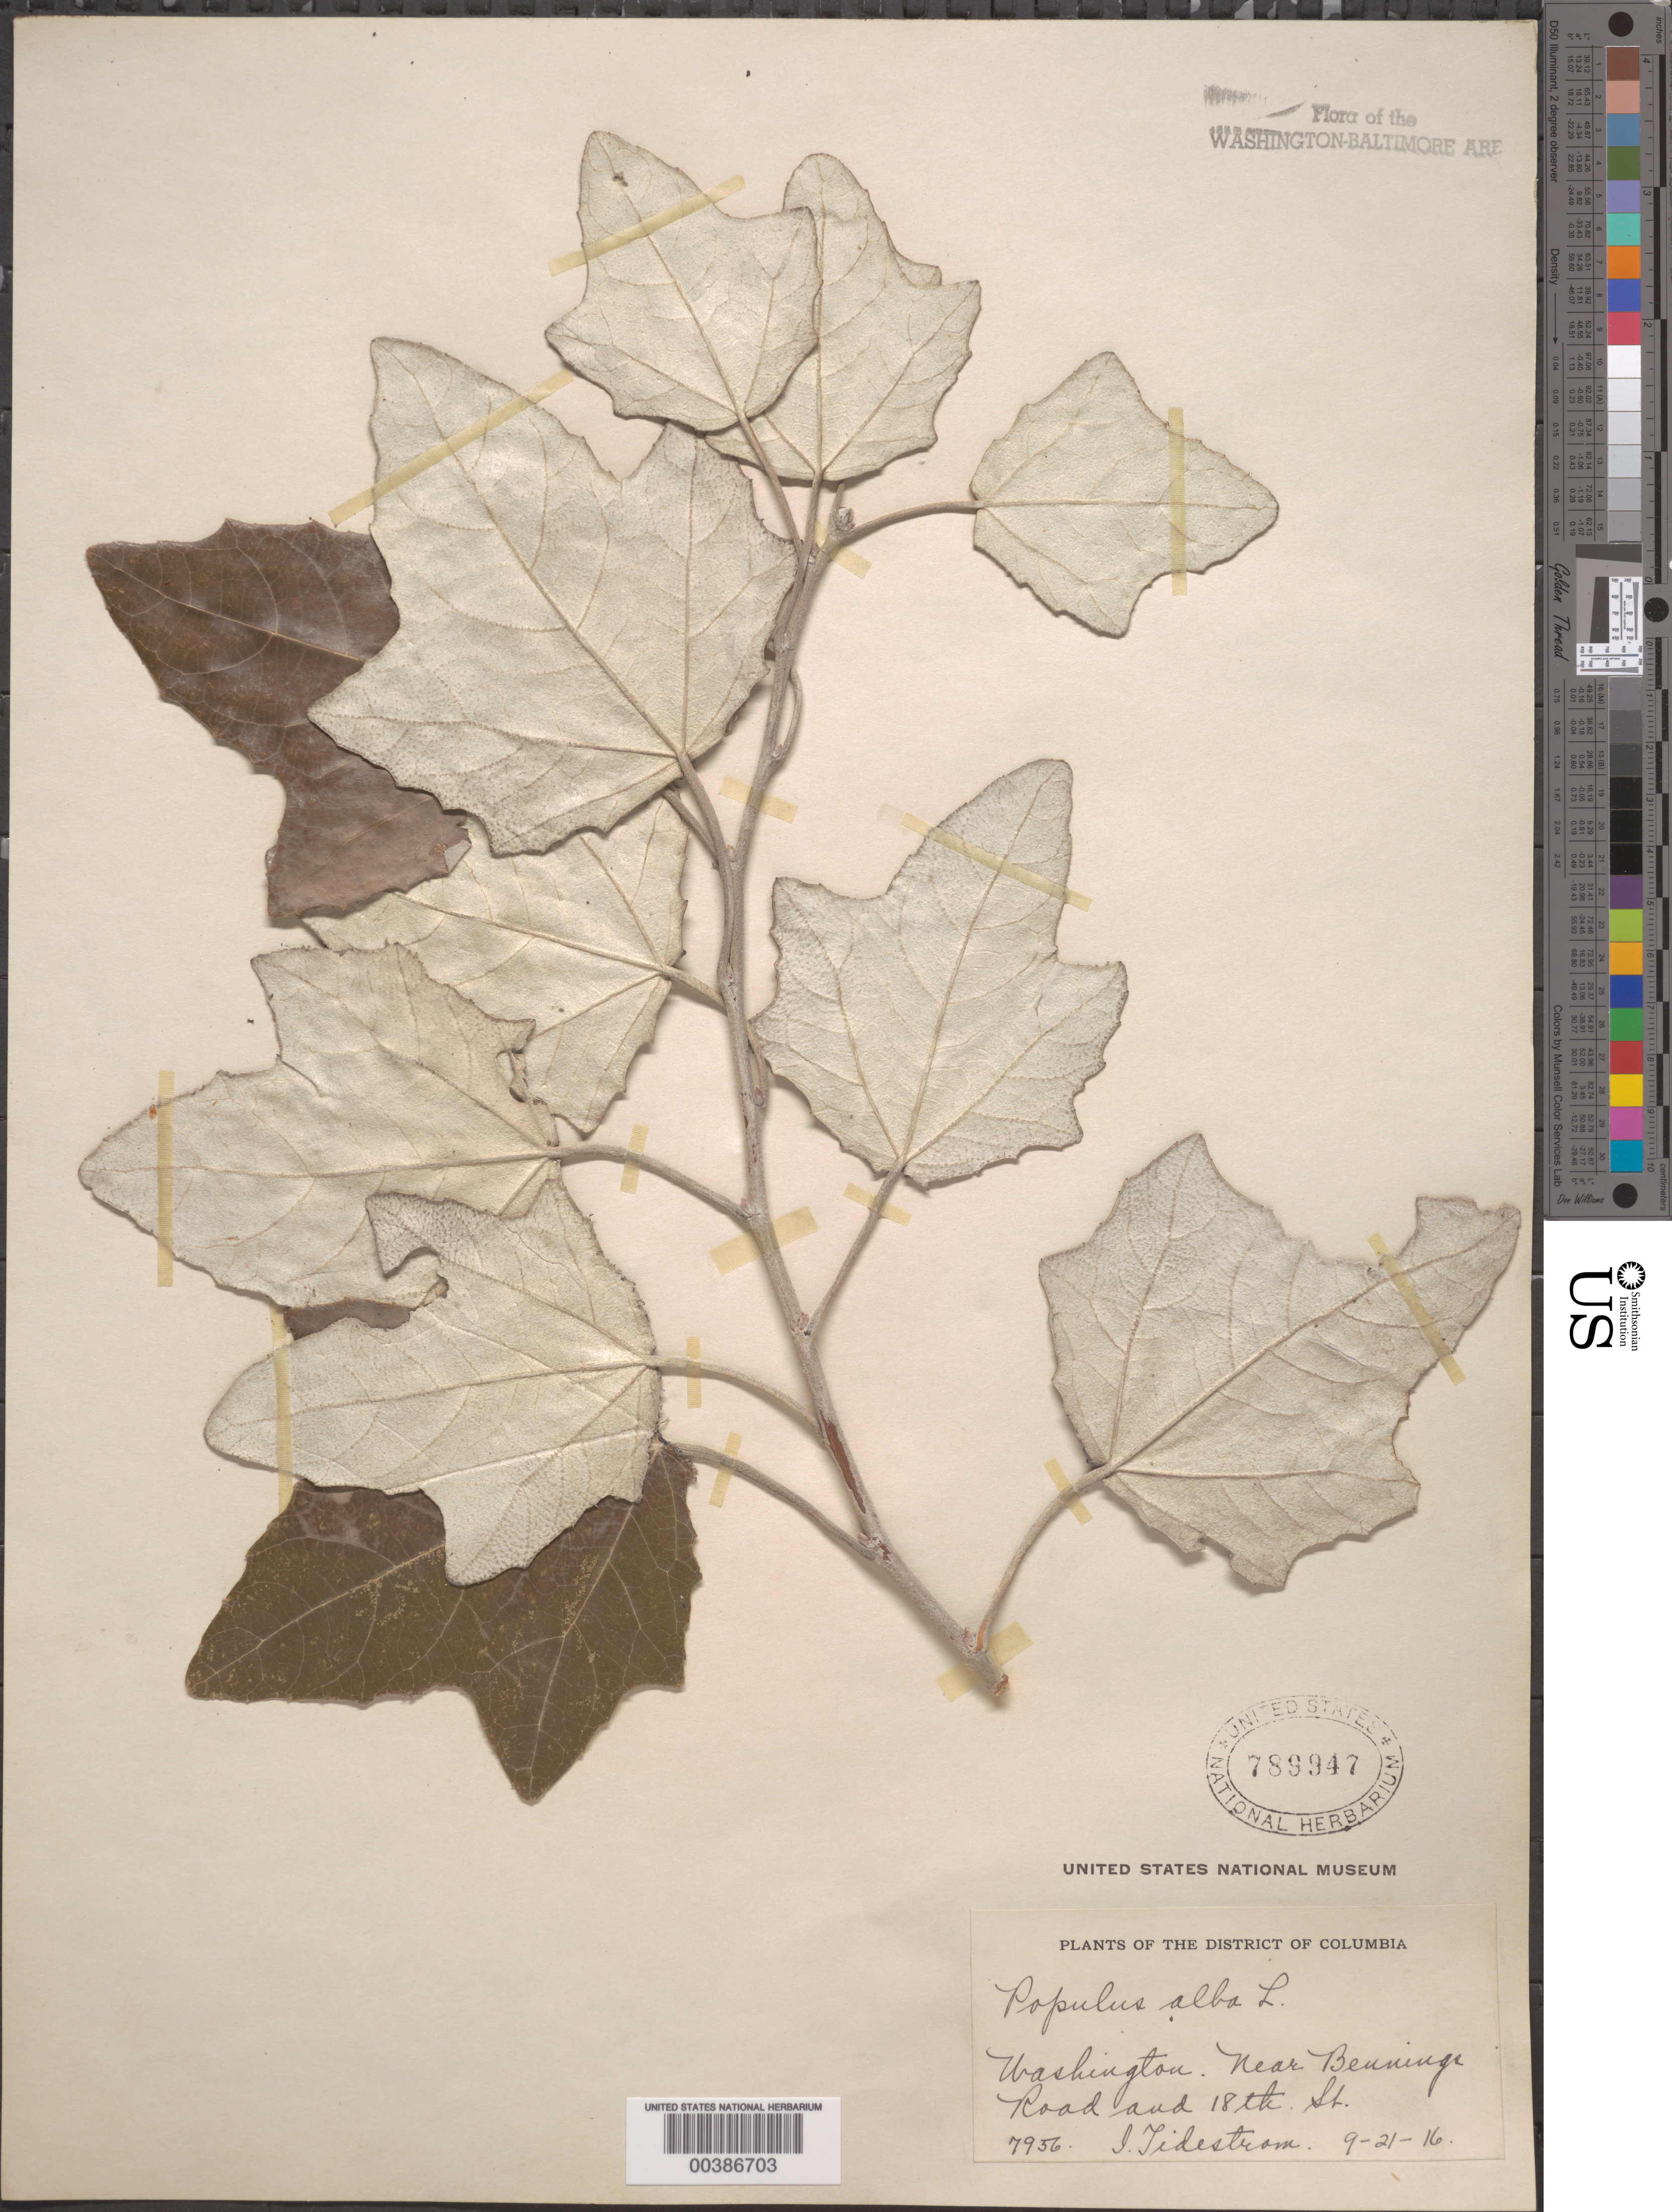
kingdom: Plantae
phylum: Tracheophyta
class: Magnoliopsida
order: Malpighiales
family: Salicaceae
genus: Populus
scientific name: Populus alba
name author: L.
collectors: I. F. Tidestrom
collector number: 7956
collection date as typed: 21 Sep 1916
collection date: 1916-09-21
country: United States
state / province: District of Columbia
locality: Bennings road and 18th St.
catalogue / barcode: US 789947